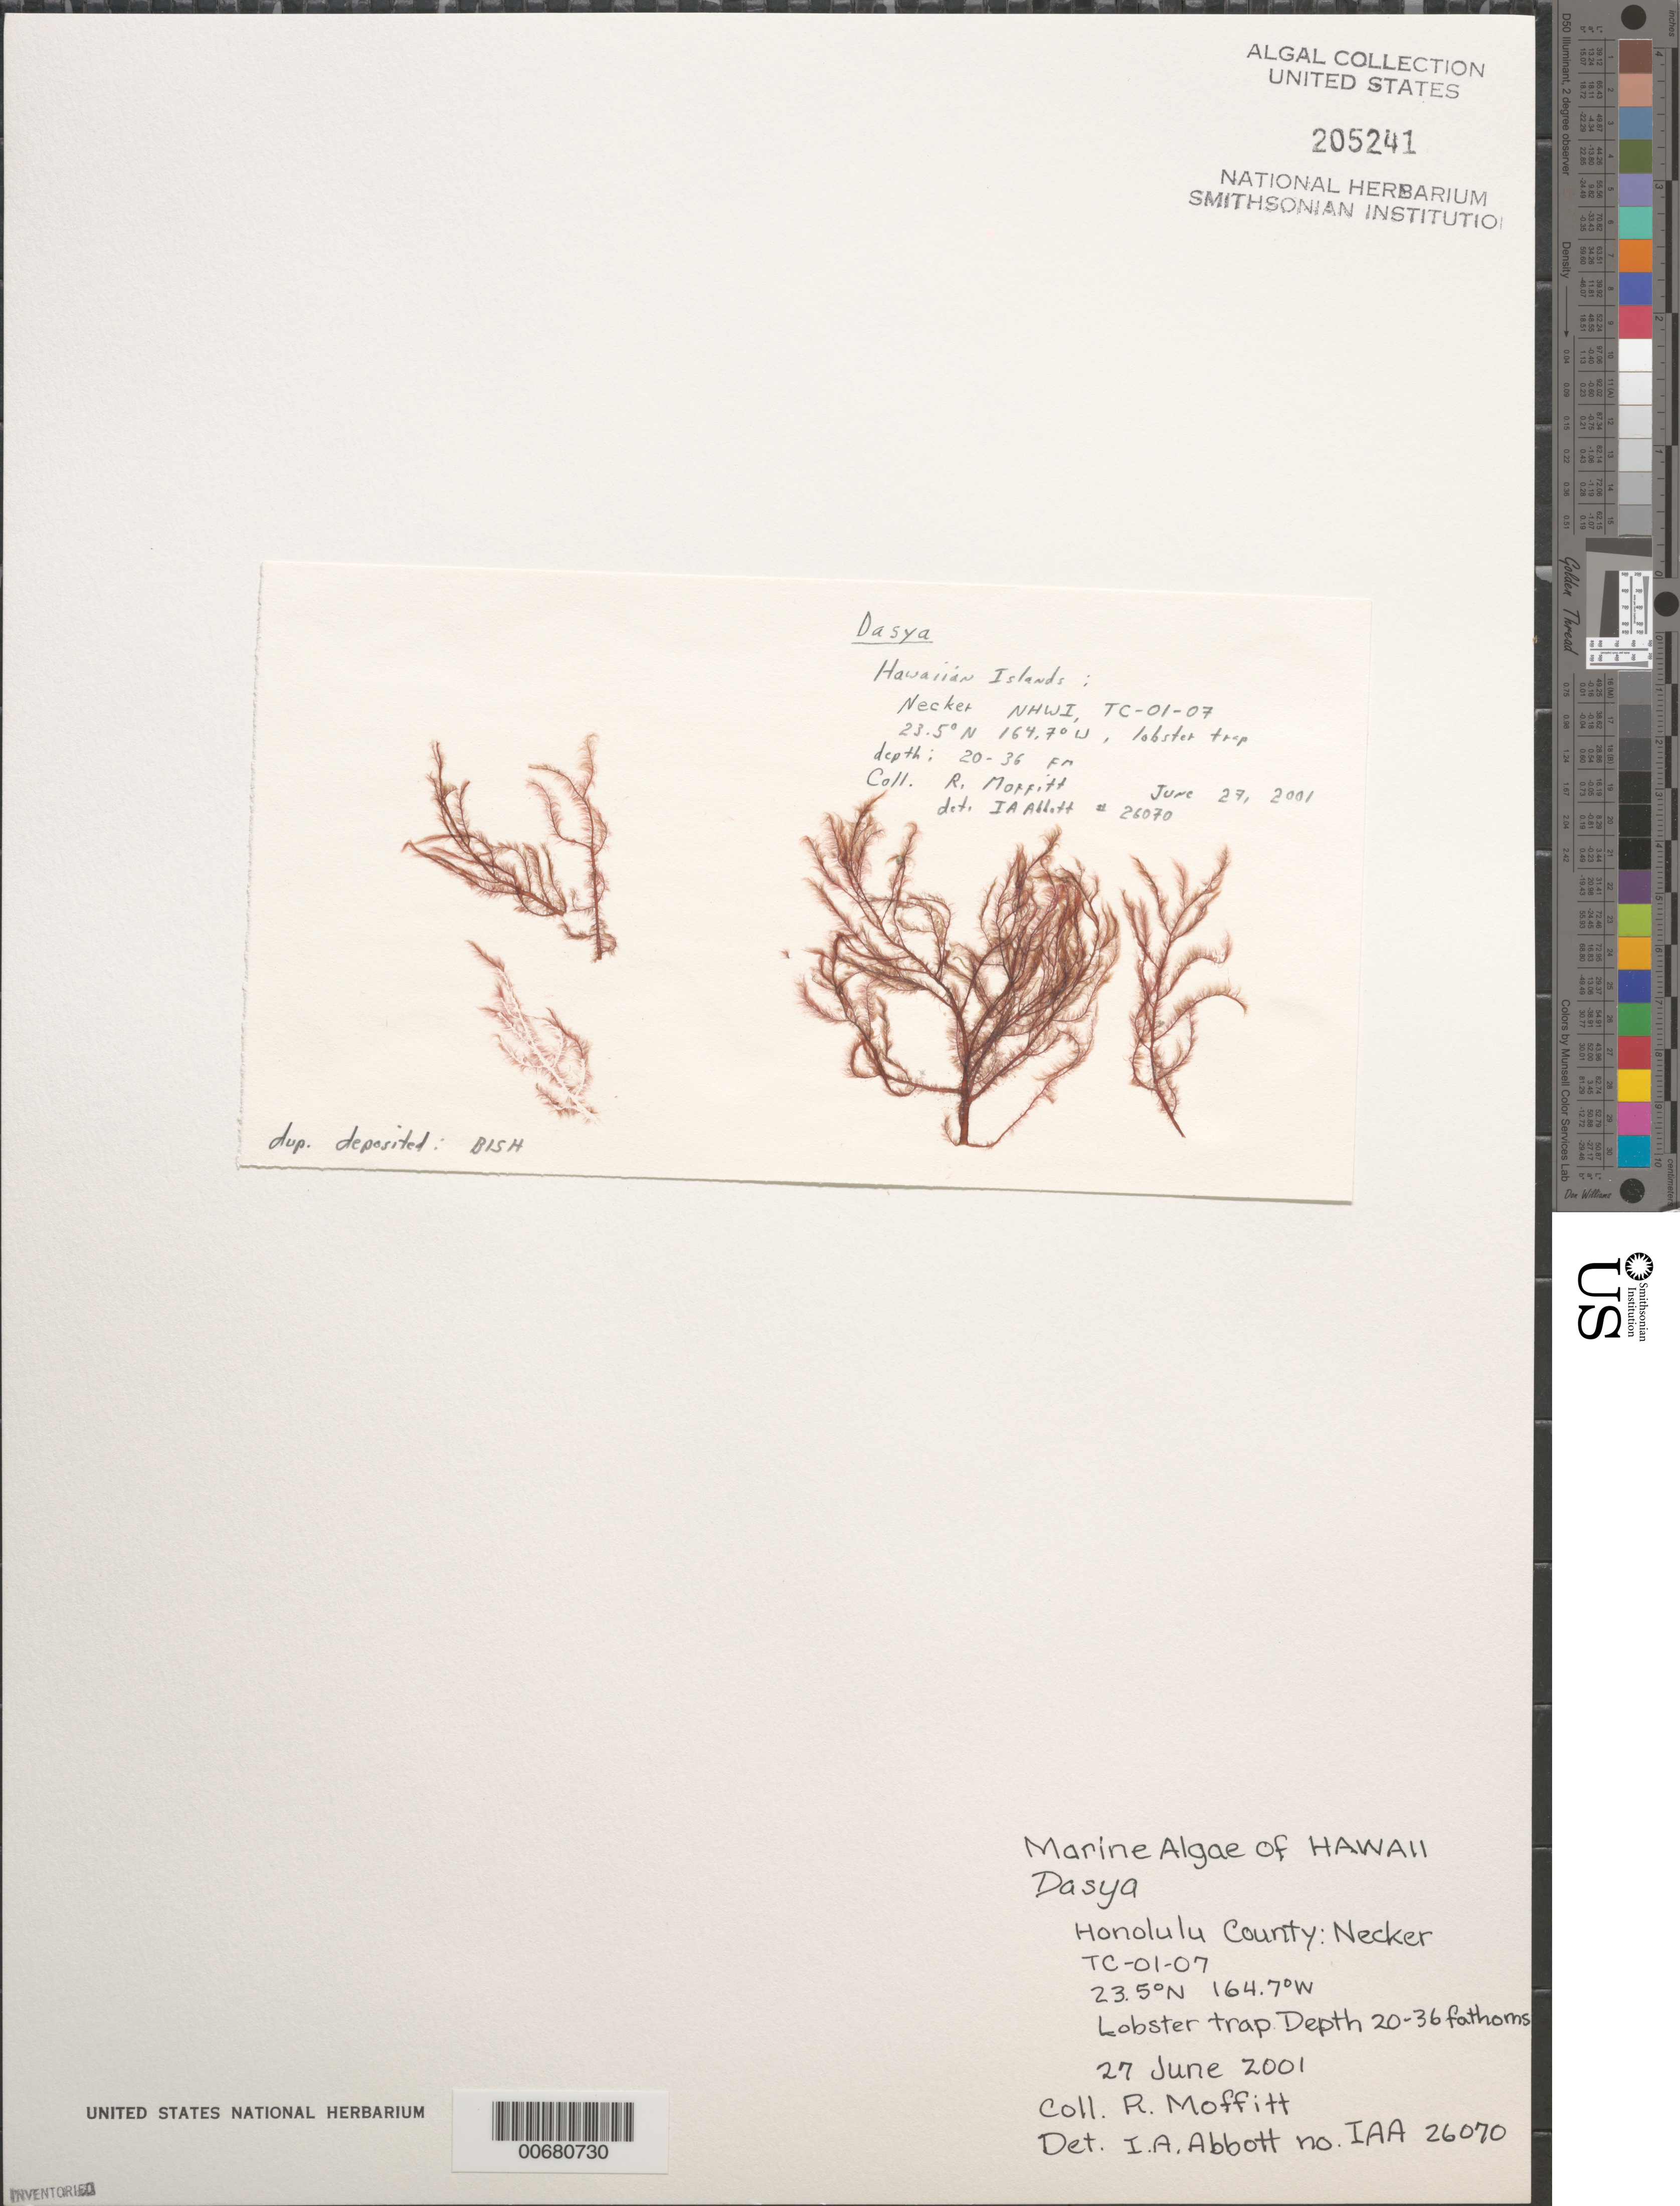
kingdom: Plantae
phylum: Rhodophyta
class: Florideophyceae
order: Ceramiales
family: Dasyaceae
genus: Dasya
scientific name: Dasya sp.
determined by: Abbott, Isabella A.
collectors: R. Moffitt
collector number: IAA 26070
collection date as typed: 27 Jun 2001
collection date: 2001-06-27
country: United States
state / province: Hawaii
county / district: Honolulu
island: Necker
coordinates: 23.5 N, 164.7 W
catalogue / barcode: US 205241